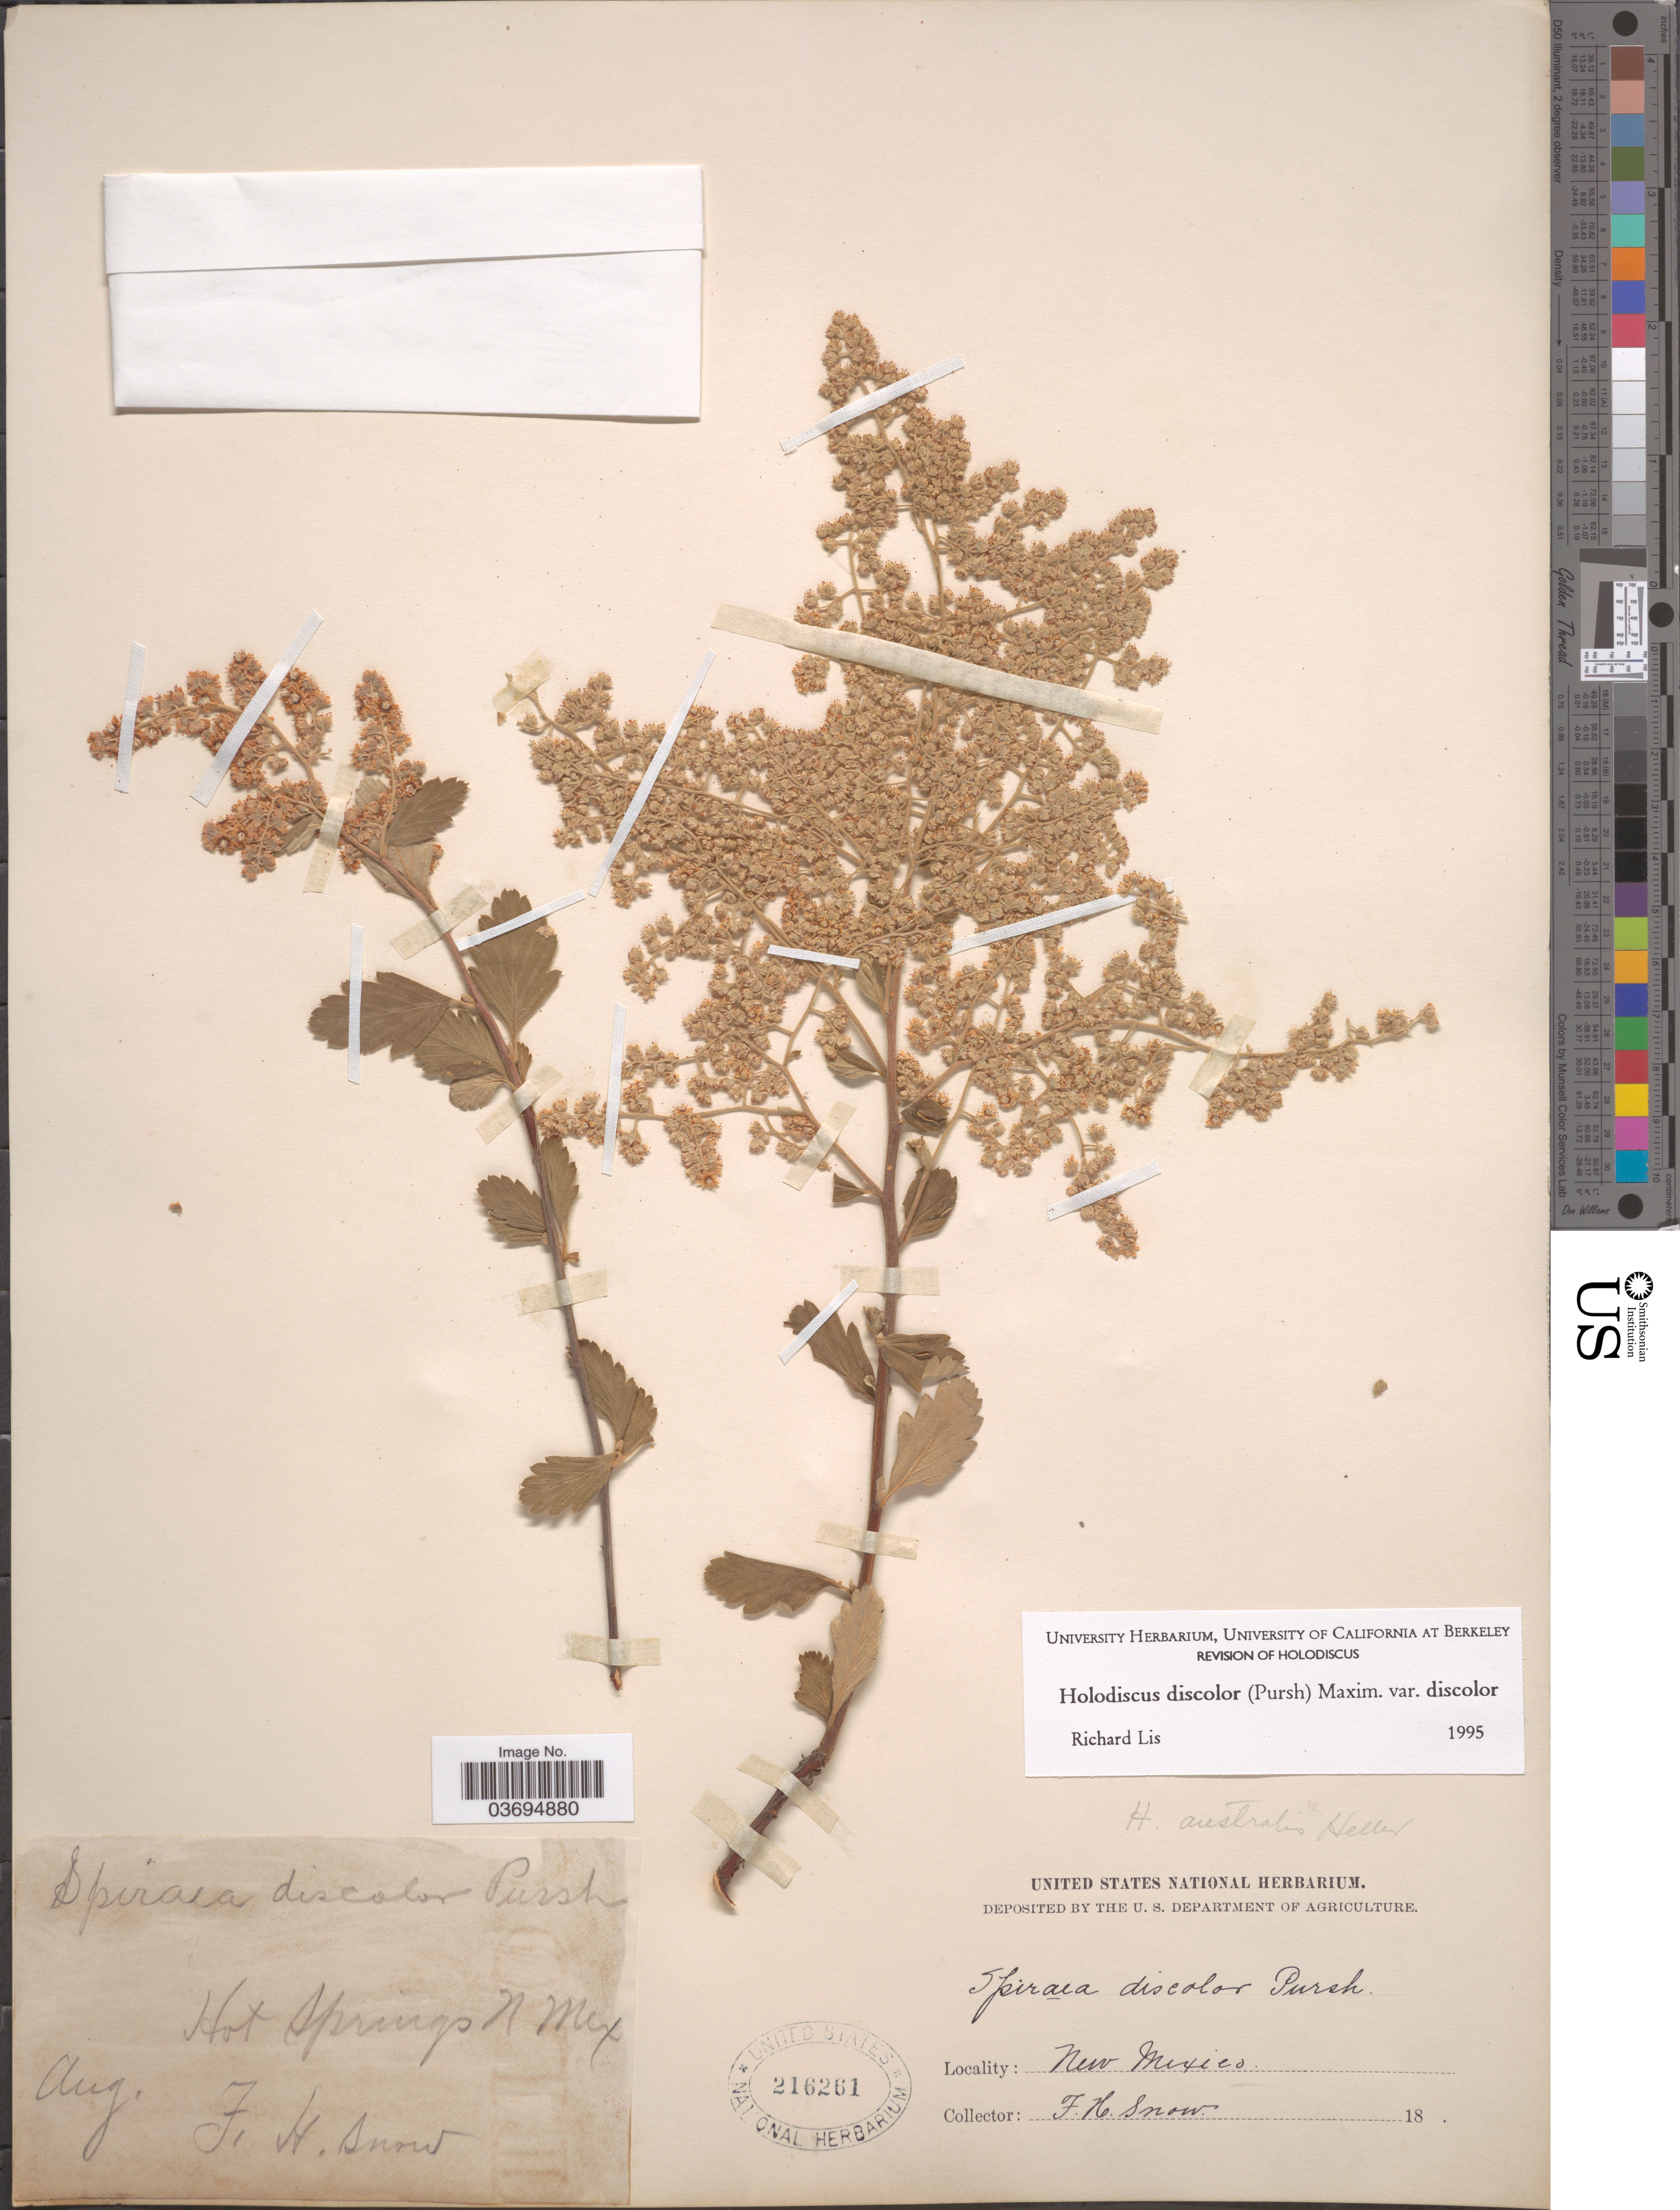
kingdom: Plantae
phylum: Tracheophyta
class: Magnoliopsida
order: Rosales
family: Rosaceae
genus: Holodiscus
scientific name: Holodiscus discolor var. discolor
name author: (Pursh) Maxim.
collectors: F. H. Snow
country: United States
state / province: New Mexico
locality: Hot Springs.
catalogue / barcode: US 216261